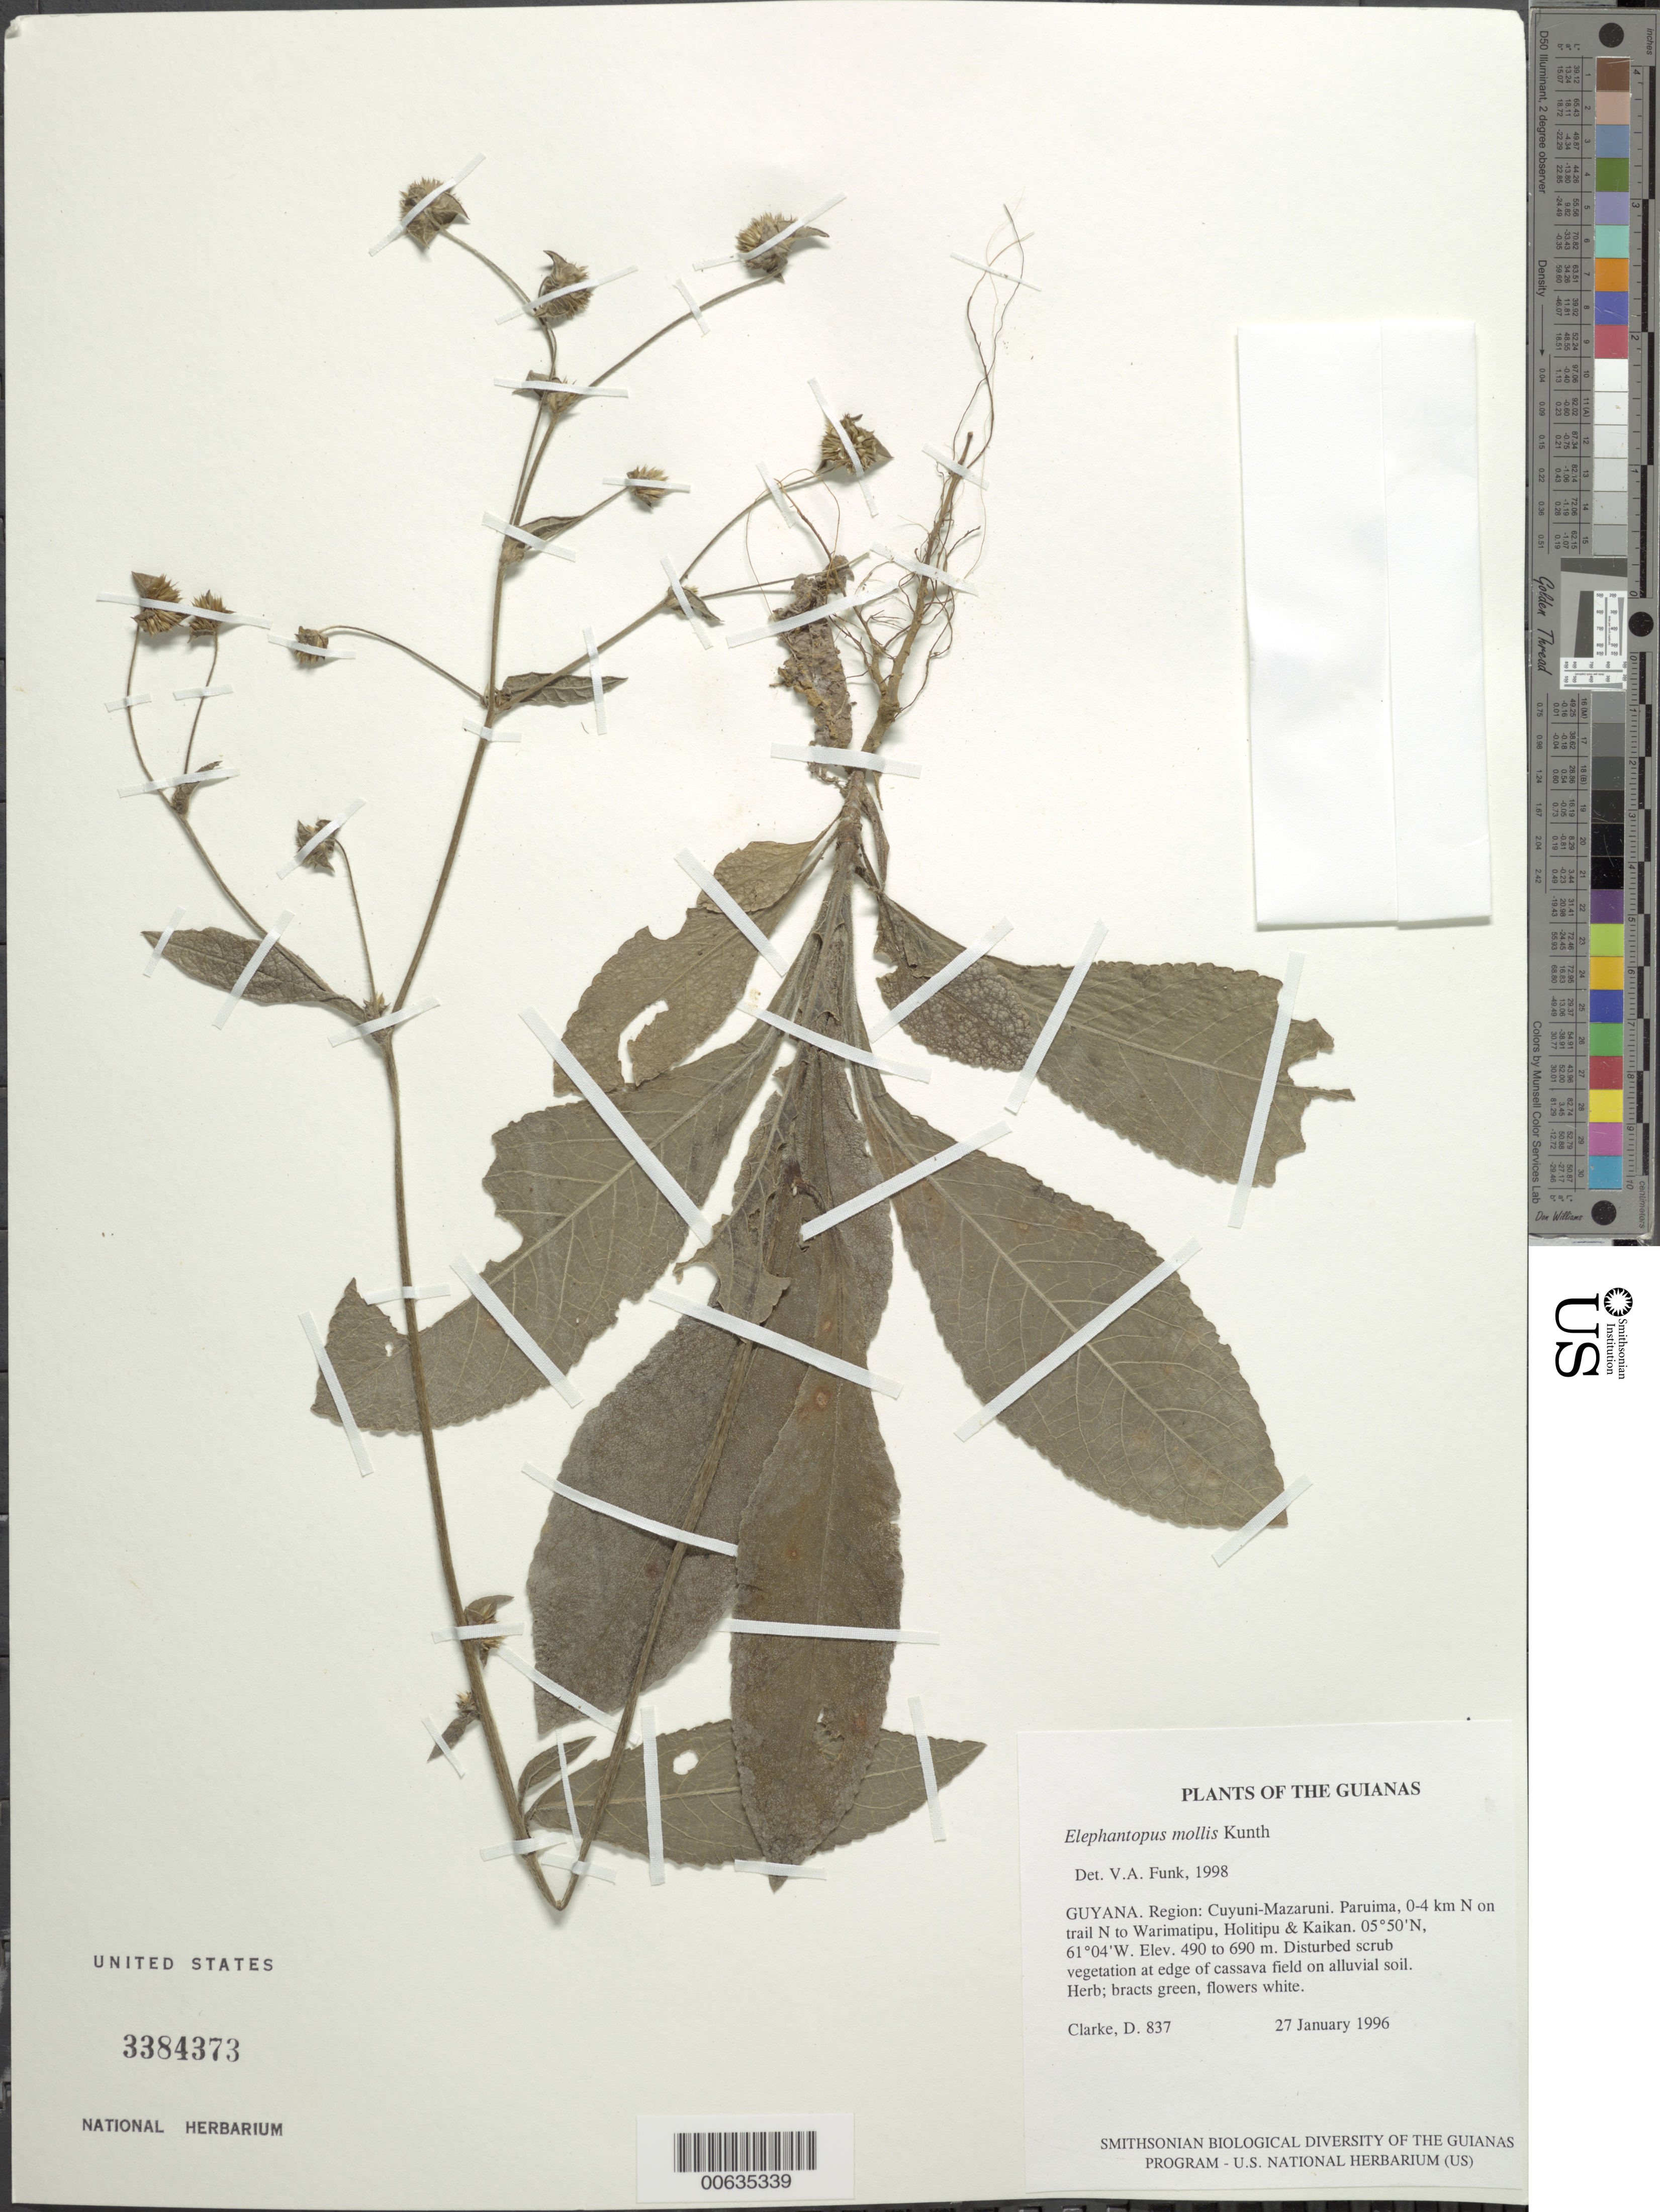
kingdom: Plantae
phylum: Tracheophyta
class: Magnoliopsida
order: Asterales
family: Asteraceae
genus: Elephantopus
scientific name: Elephantopus mollis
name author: Kunth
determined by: Funk, Vicki A., (BOT), Smithsonian Institution - National Museum of Natural History (UNITED STATES)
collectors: H. D. Clarke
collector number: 837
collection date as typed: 27 January 1996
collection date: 1996-01-27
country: Guyana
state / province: Cuyuni-Mazaruni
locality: Paruima, 0-4 km N on trail N to Warimatipu, Holitipu & Kaikan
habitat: Disturbed scrub vegetation at edge of cassava field on alluvial soil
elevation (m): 490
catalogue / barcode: US 3384373